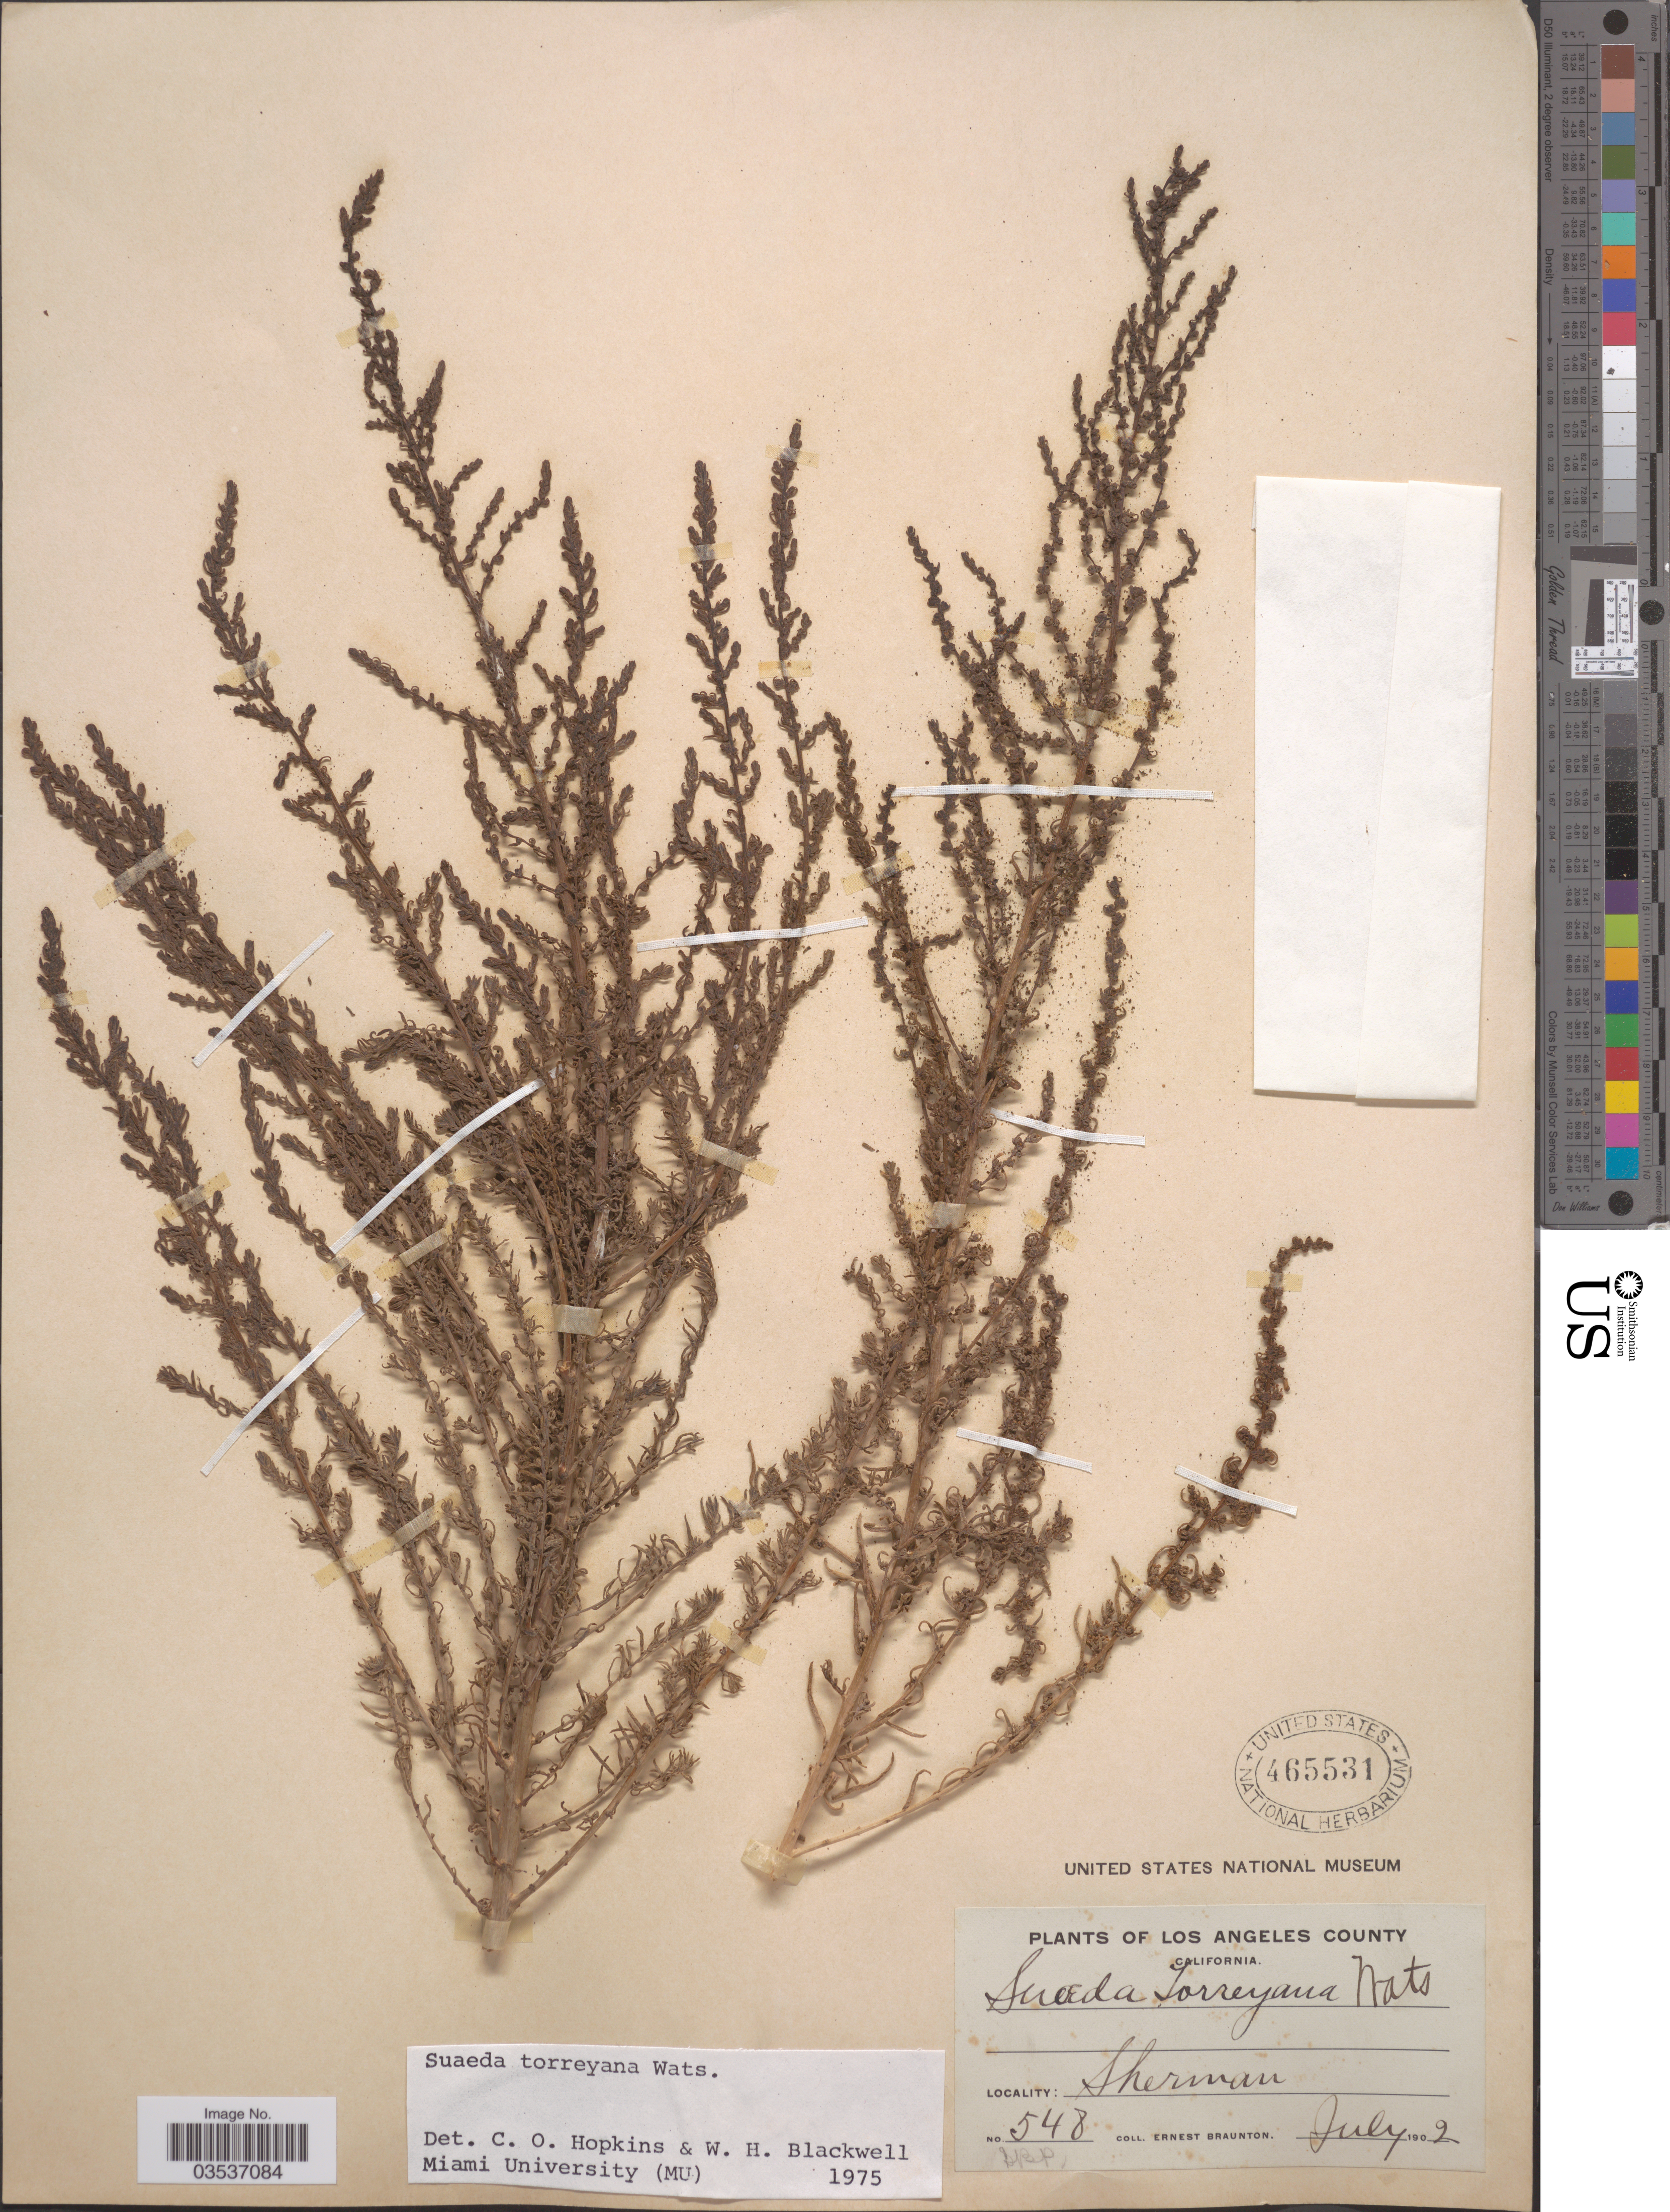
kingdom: Plantae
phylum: Tracheophyta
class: Magnoliopsida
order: Caryophyllales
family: Amaranthaceae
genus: Suaeda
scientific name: Suaeda torreyana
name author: S. Watson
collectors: E. Braunton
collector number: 548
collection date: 1902-07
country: United States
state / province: California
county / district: Los Angeles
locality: Los Angeles County. Sherman.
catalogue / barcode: US 465531